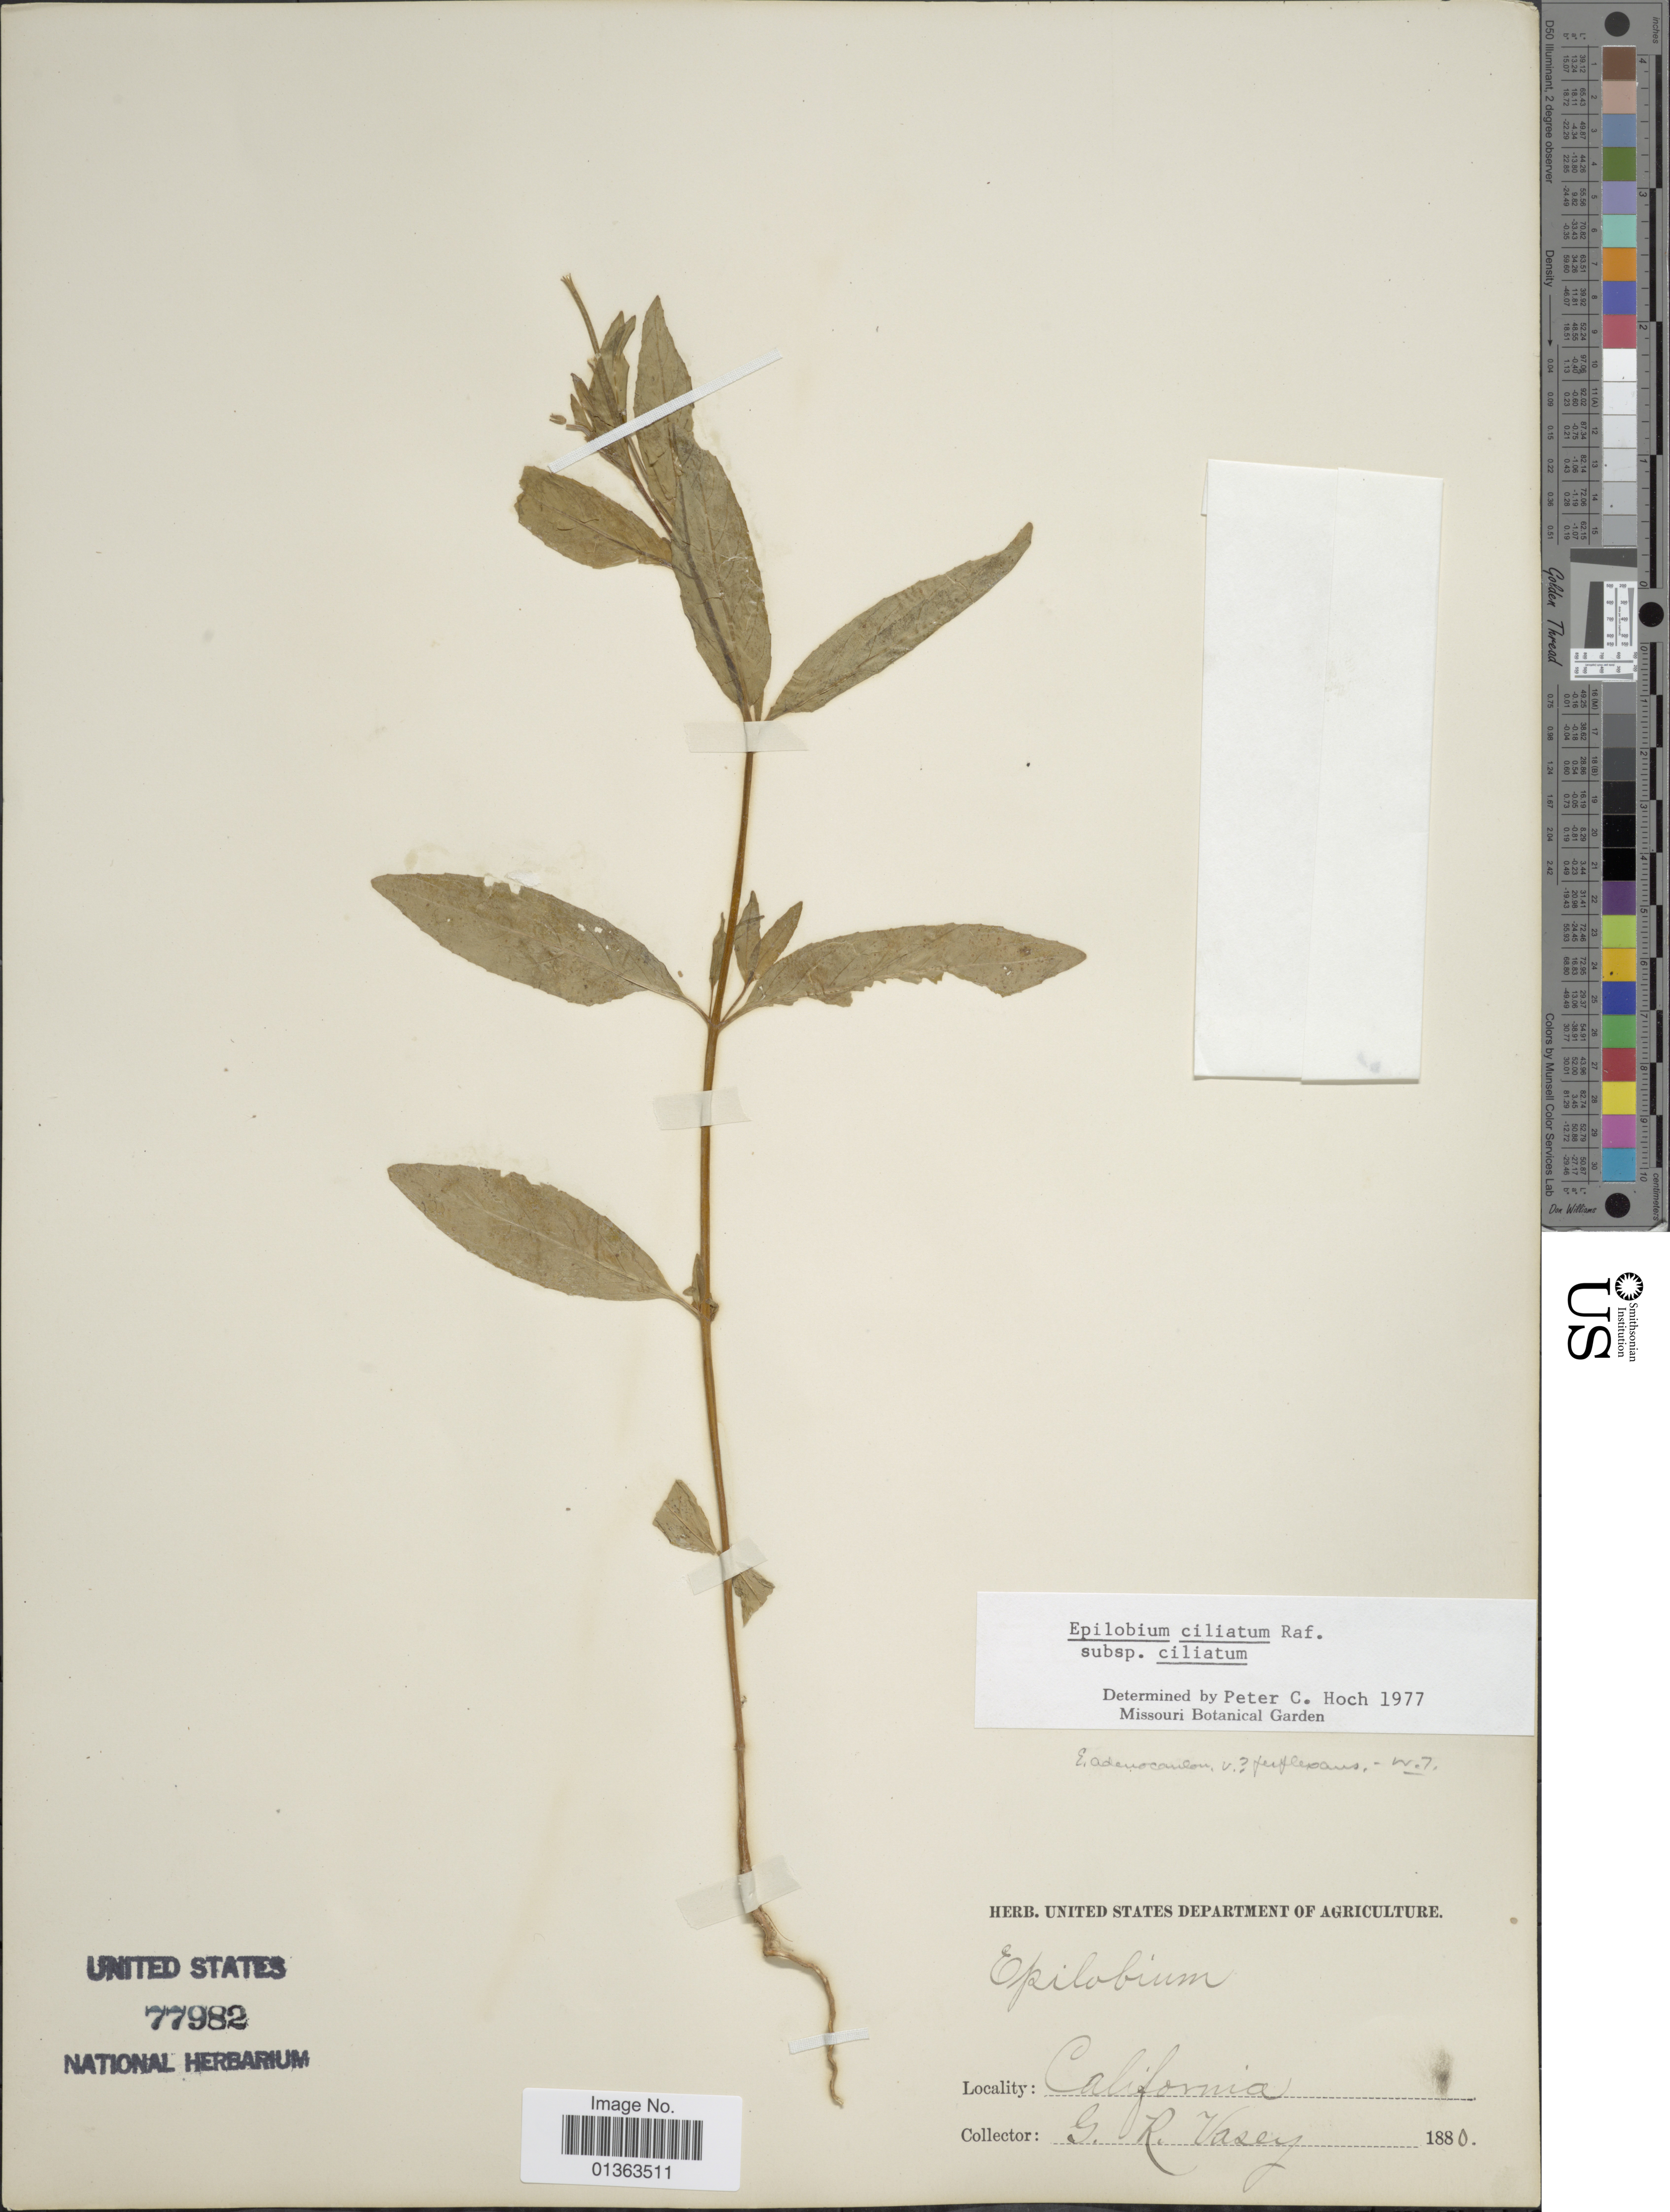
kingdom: Plantae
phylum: Tracheophyta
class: Magnoliopsida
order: Myrtales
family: Onagraceae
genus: Epilobium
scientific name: Epilobium ciliatum subsp. ciliatum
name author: Raf.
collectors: G. R. Vasey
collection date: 1880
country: United States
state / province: California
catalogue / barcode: US 77982